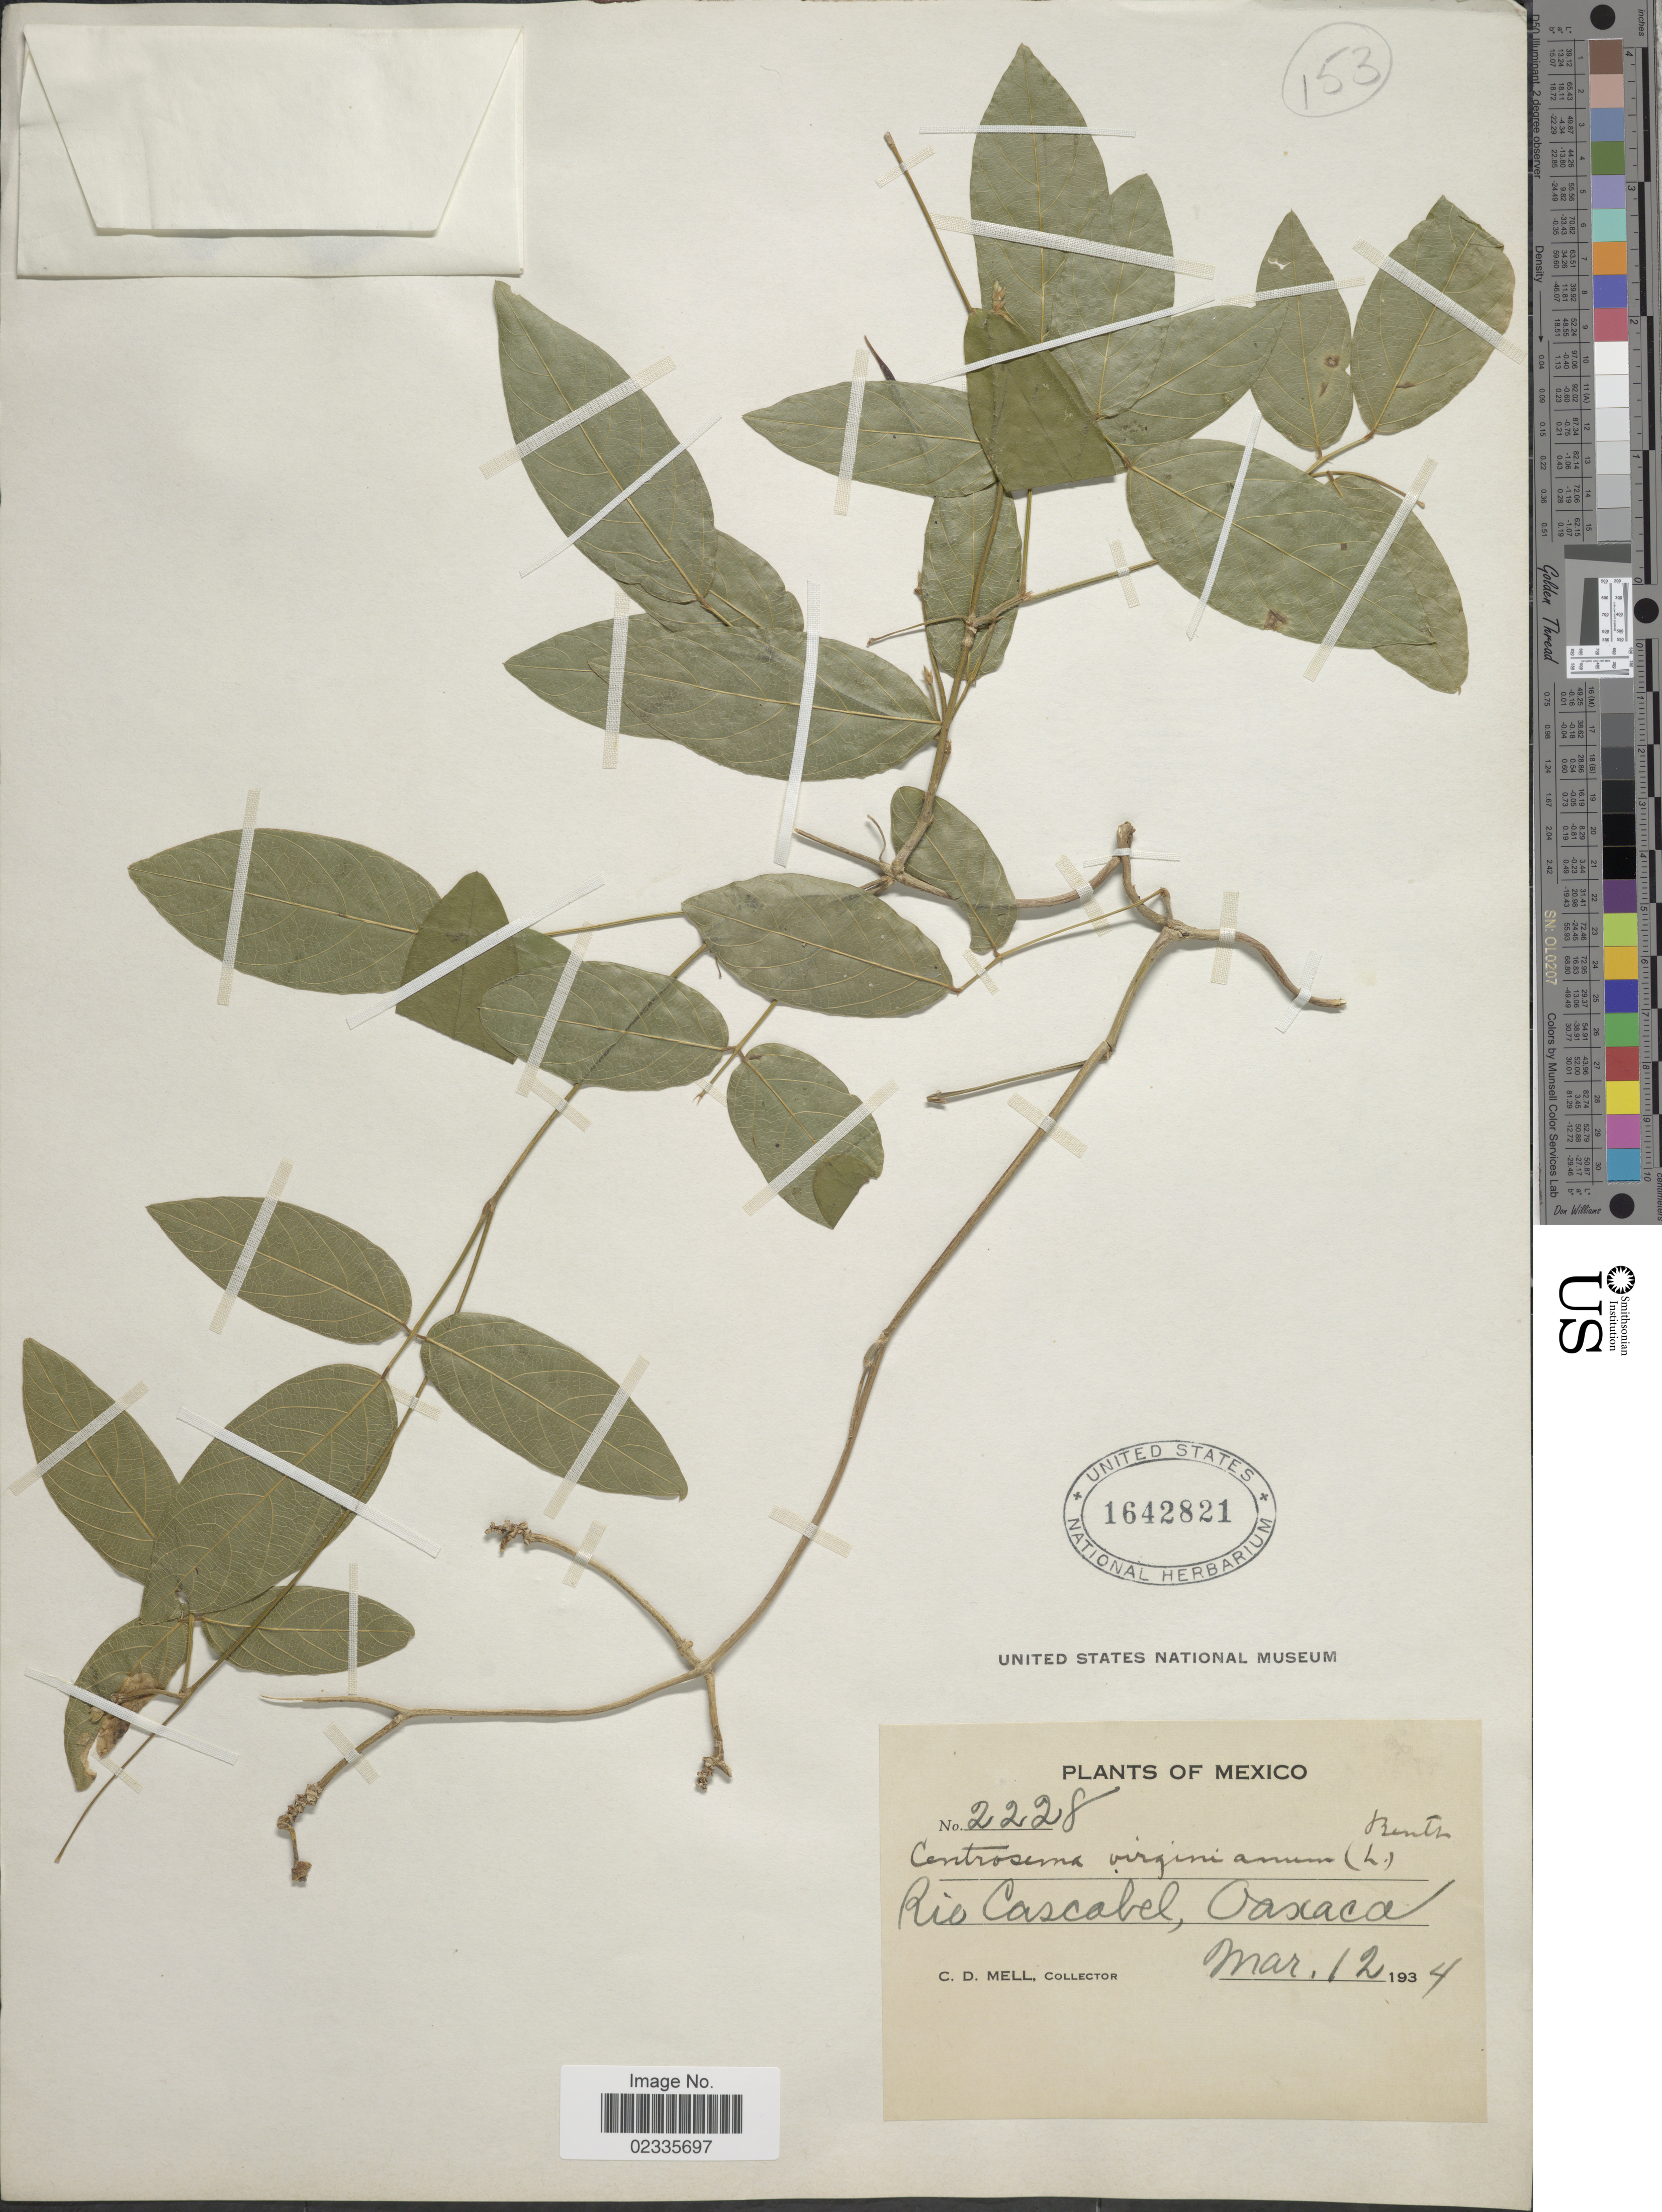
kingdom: Plantae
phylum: Tracheophyta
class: Magnoliopsida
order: Fabales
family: Fabaceae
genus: Centrosema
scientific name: Centrosema virginianum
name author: (L.) Benth.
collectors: C. D. Mell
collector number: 2228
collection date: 1934-03-12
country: Mexico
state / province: Oaxaca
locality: Rio Cascabel, Oaxaca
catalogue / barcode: US 1642821